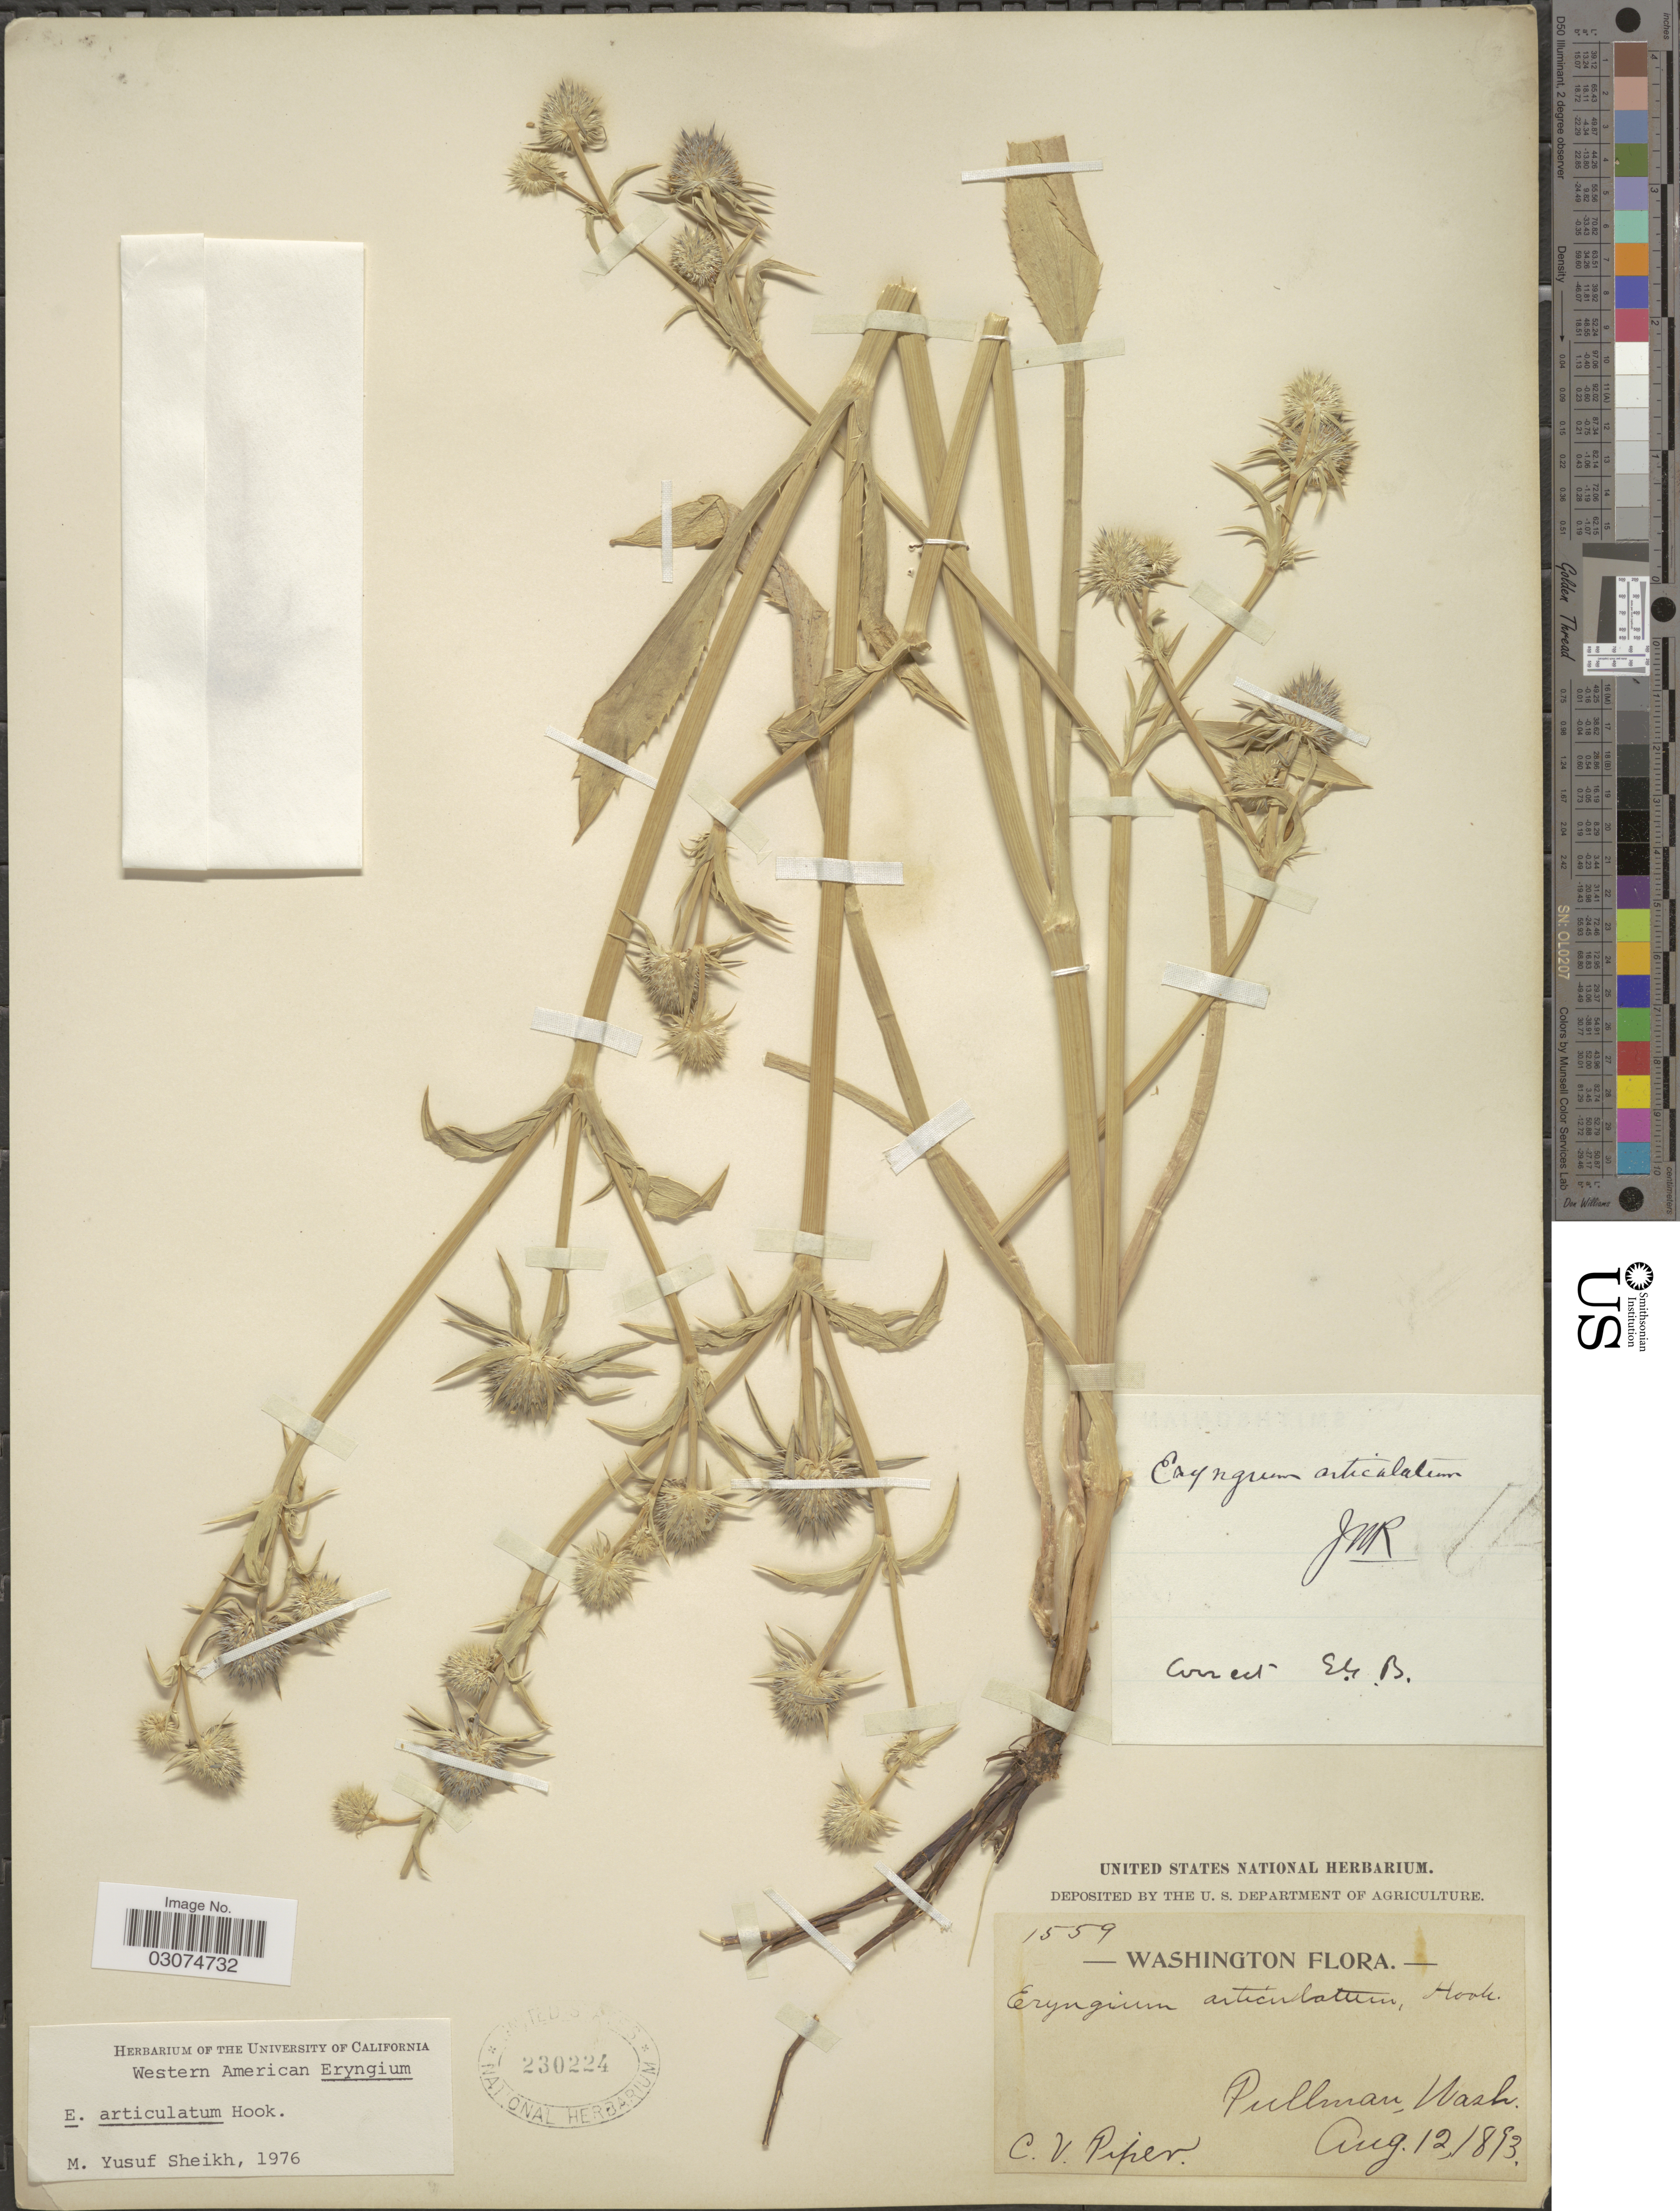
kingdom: Plantae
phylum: Tracheophyta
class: Magnoliopsida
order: Apiales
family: Apiaceae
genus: Eryngium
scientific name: Eryngium articulatum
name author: Hook.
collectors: C. Pitier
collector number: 1559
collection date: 1813-08-12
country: United States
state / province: Washington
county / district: Whitman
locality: Washington. Pullman, Wash.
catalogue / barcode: US 230224